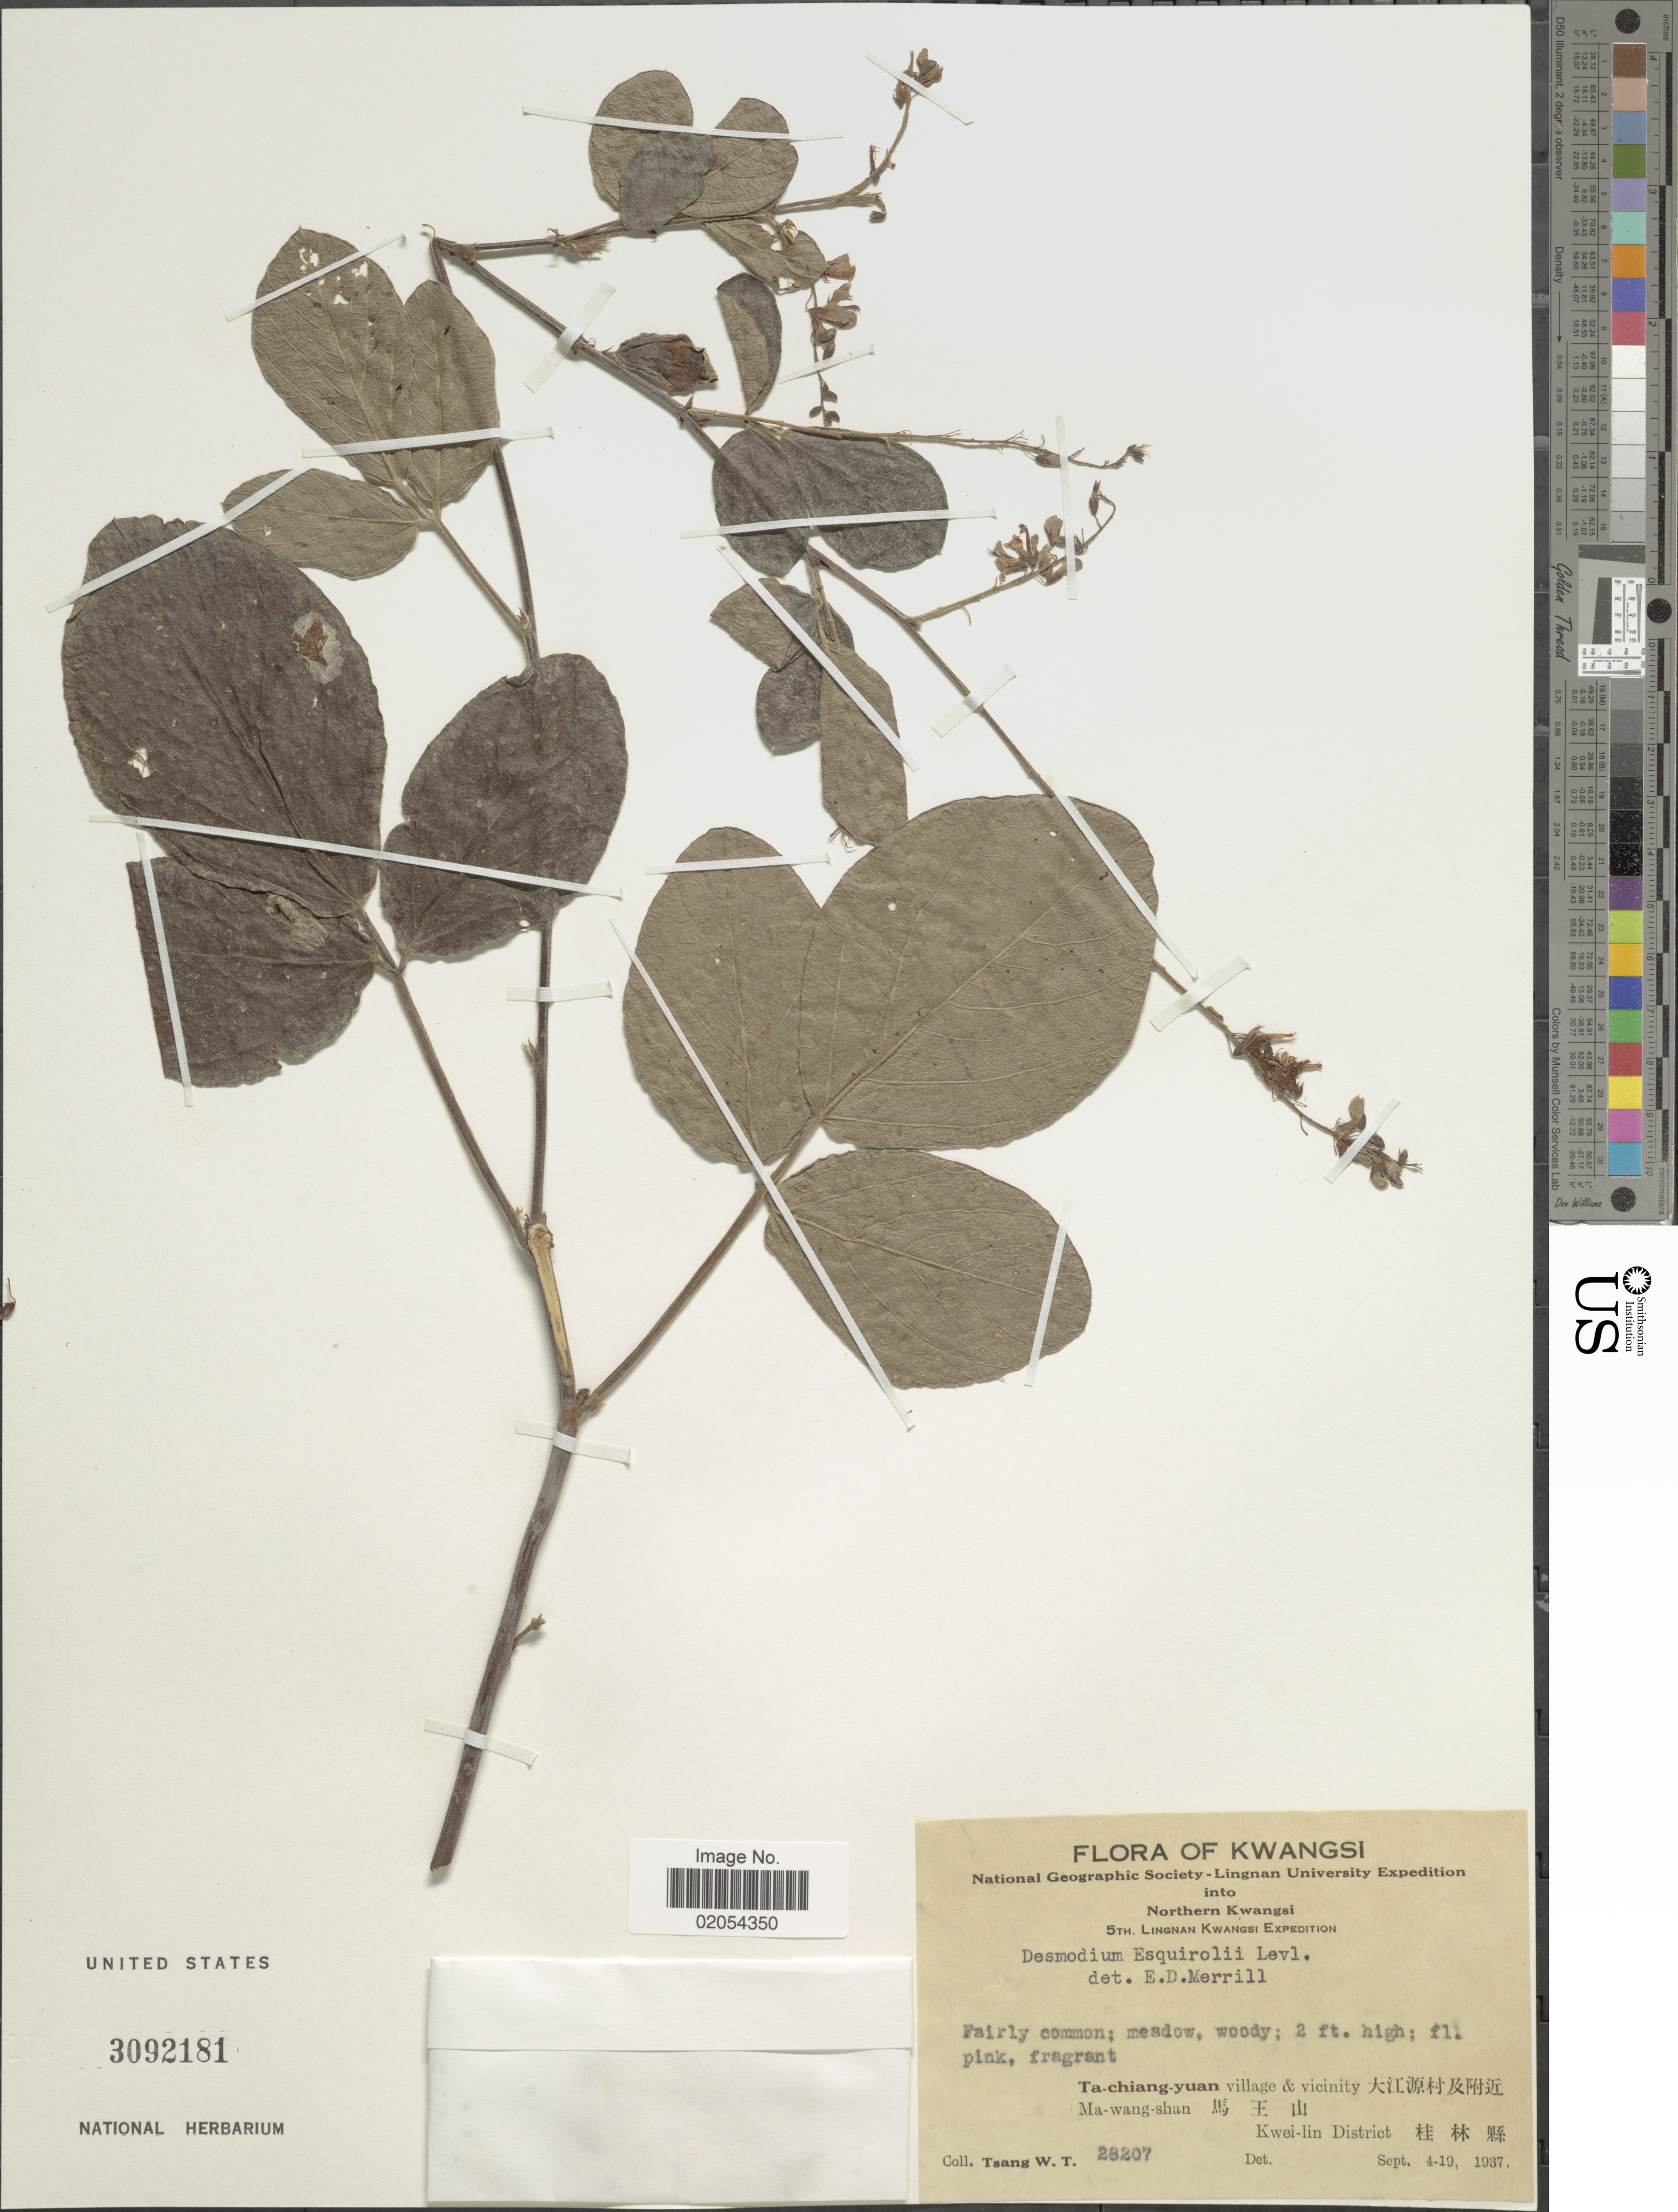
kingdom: Plantae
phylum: Tracheophyta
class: Magnoliopsida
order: Fabales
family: Fabaceae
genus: Ototropis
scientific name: Ototropis multiflora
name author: (DC.) H. Ohashi & K. Ohashi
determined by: Strong, Mark T., (BOT), Smithsonian Institution - National Museum of Natural History (UNITED STATES)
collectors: W. T. Tsang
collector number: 28207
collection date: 1937-09-04/1937-09-19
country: China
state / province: Guangxi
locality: Kwangsi, Northern Kwangsi, Ta-chiang-yuan village & vicinity, Ma-wang-shan. Kwei-lin District.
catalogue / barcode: US 3092181